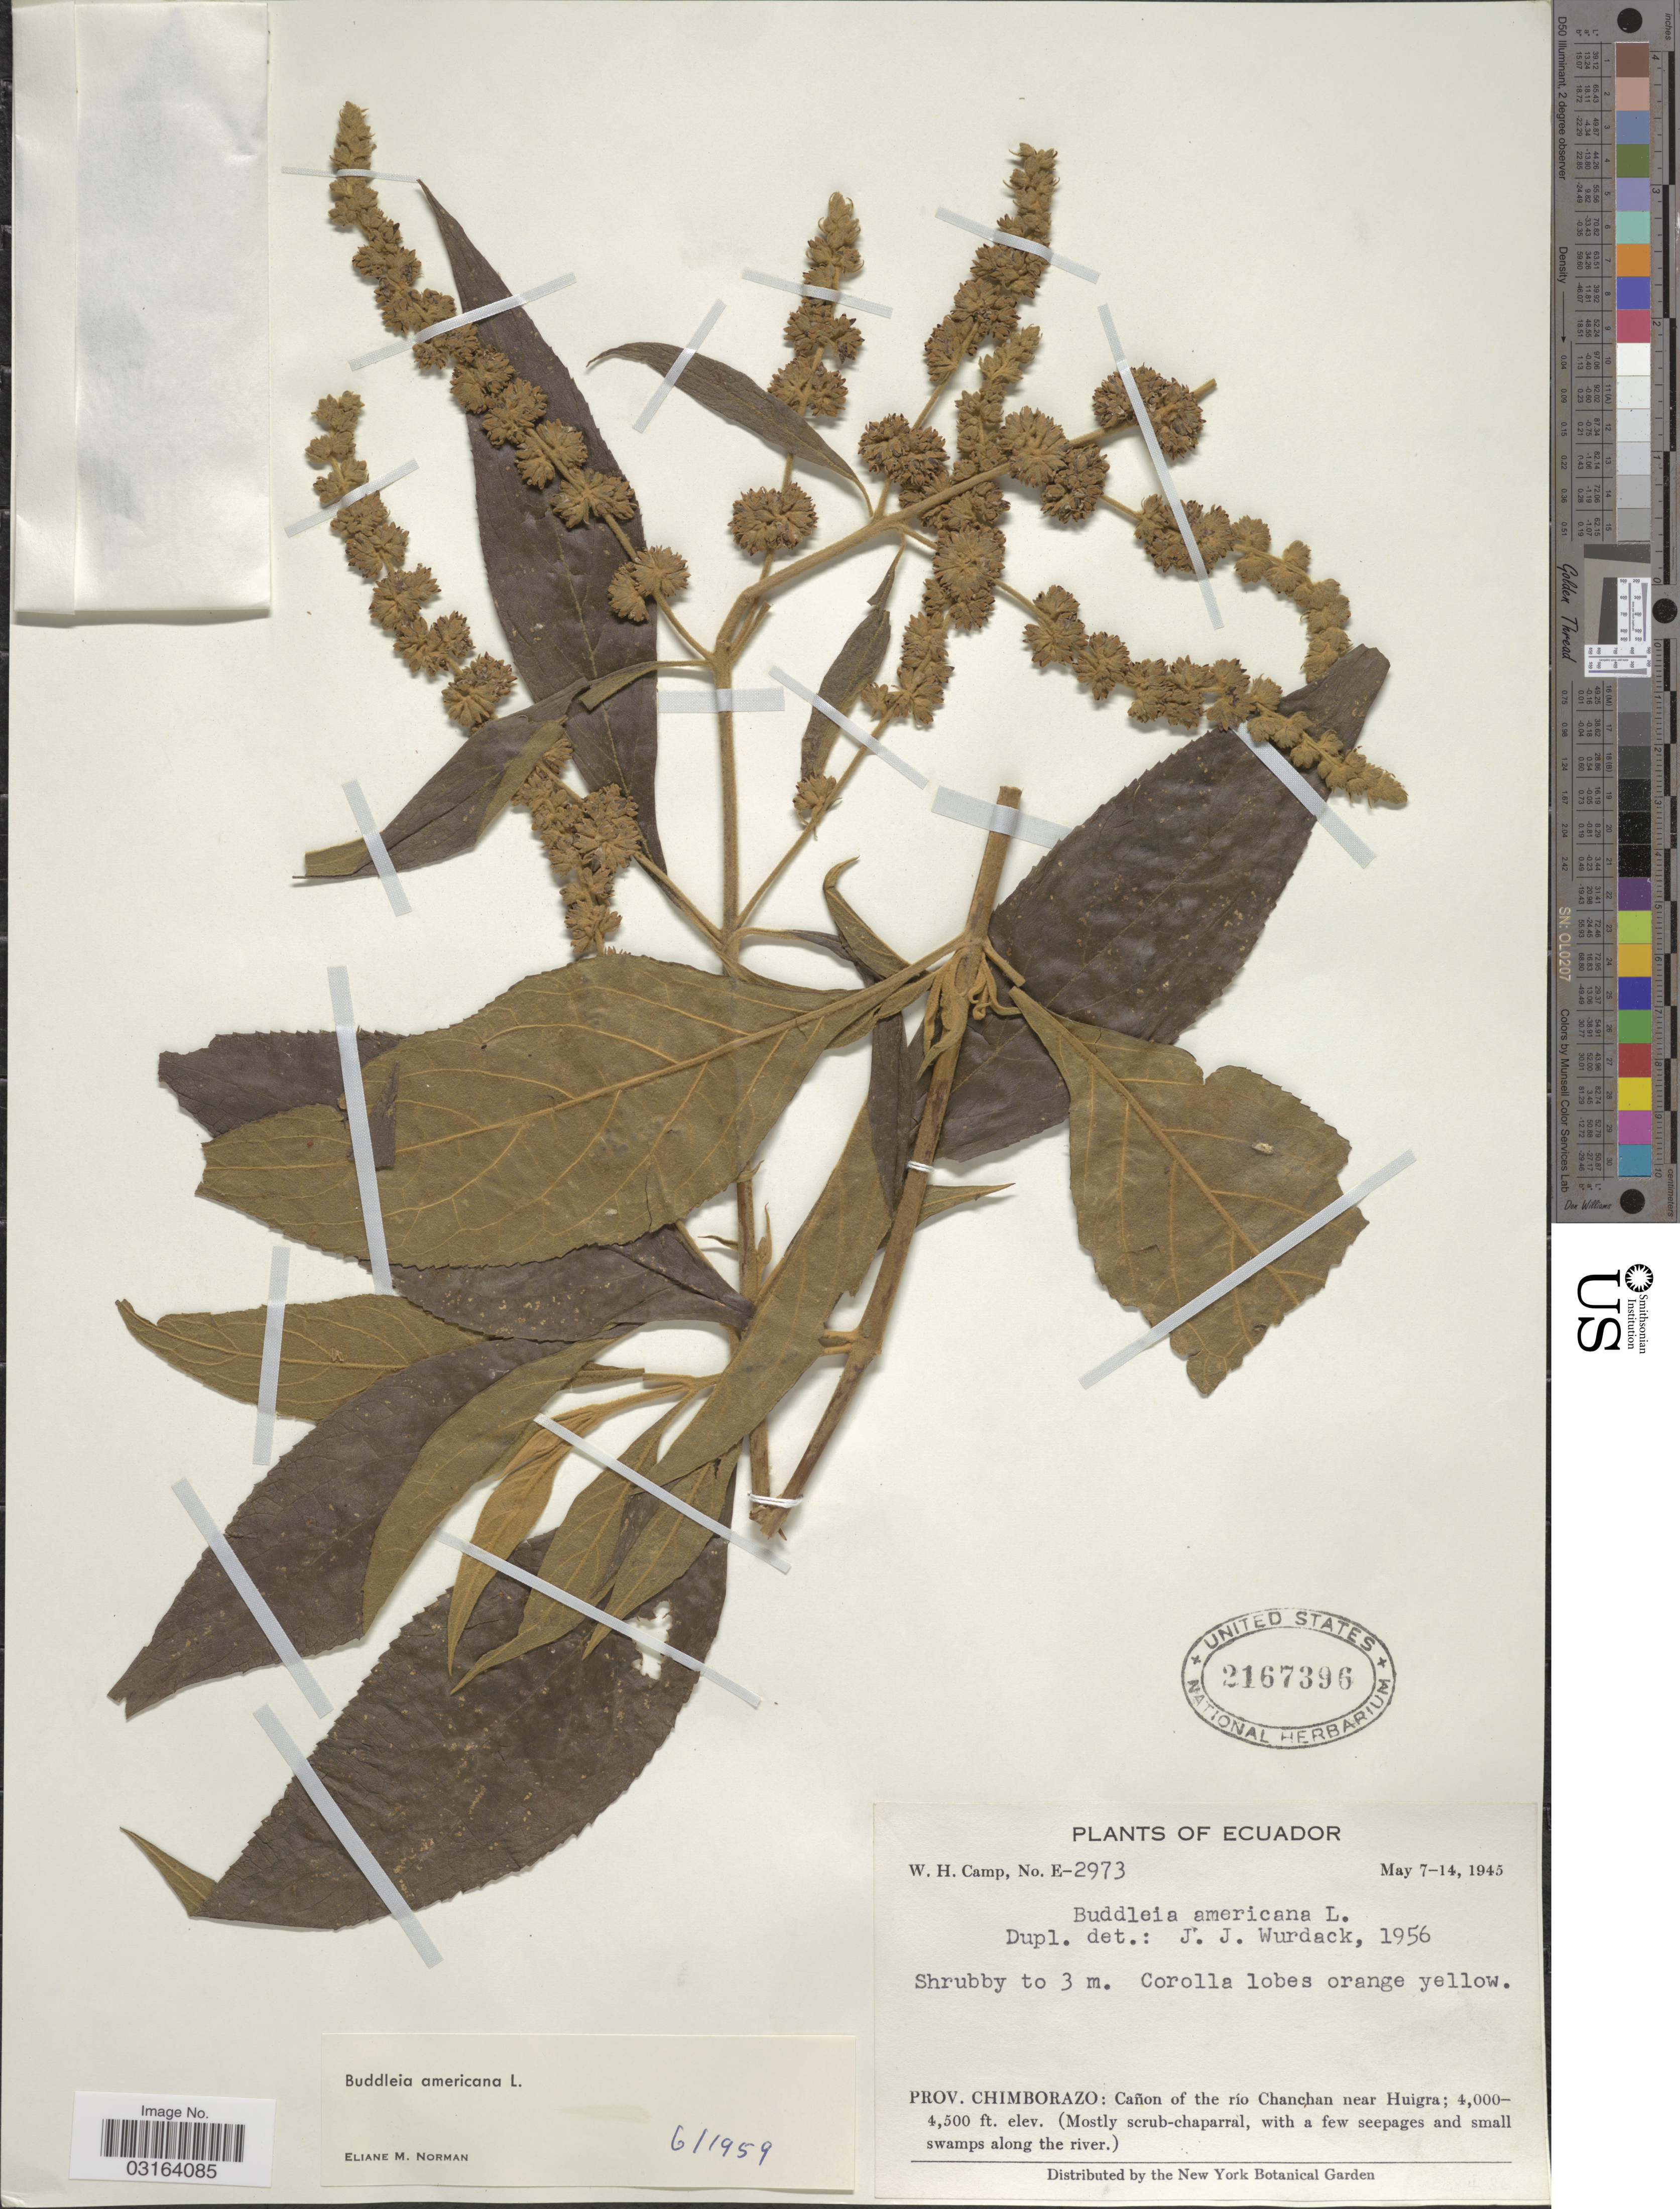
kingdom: Plantae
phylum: Tracheophyta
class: Magnoliopsida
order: Lamiales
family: Scrophulariaceae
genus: Buddleja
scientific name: Buddleja americana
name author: L.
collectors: W. H. Camp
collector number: E-2973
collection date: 1945-05-07/1945-05-14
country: Ecuador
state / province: Chimborazo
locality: Cañon of the río Chanchan near Huigra.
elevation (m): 1219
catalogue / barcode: US 2167396